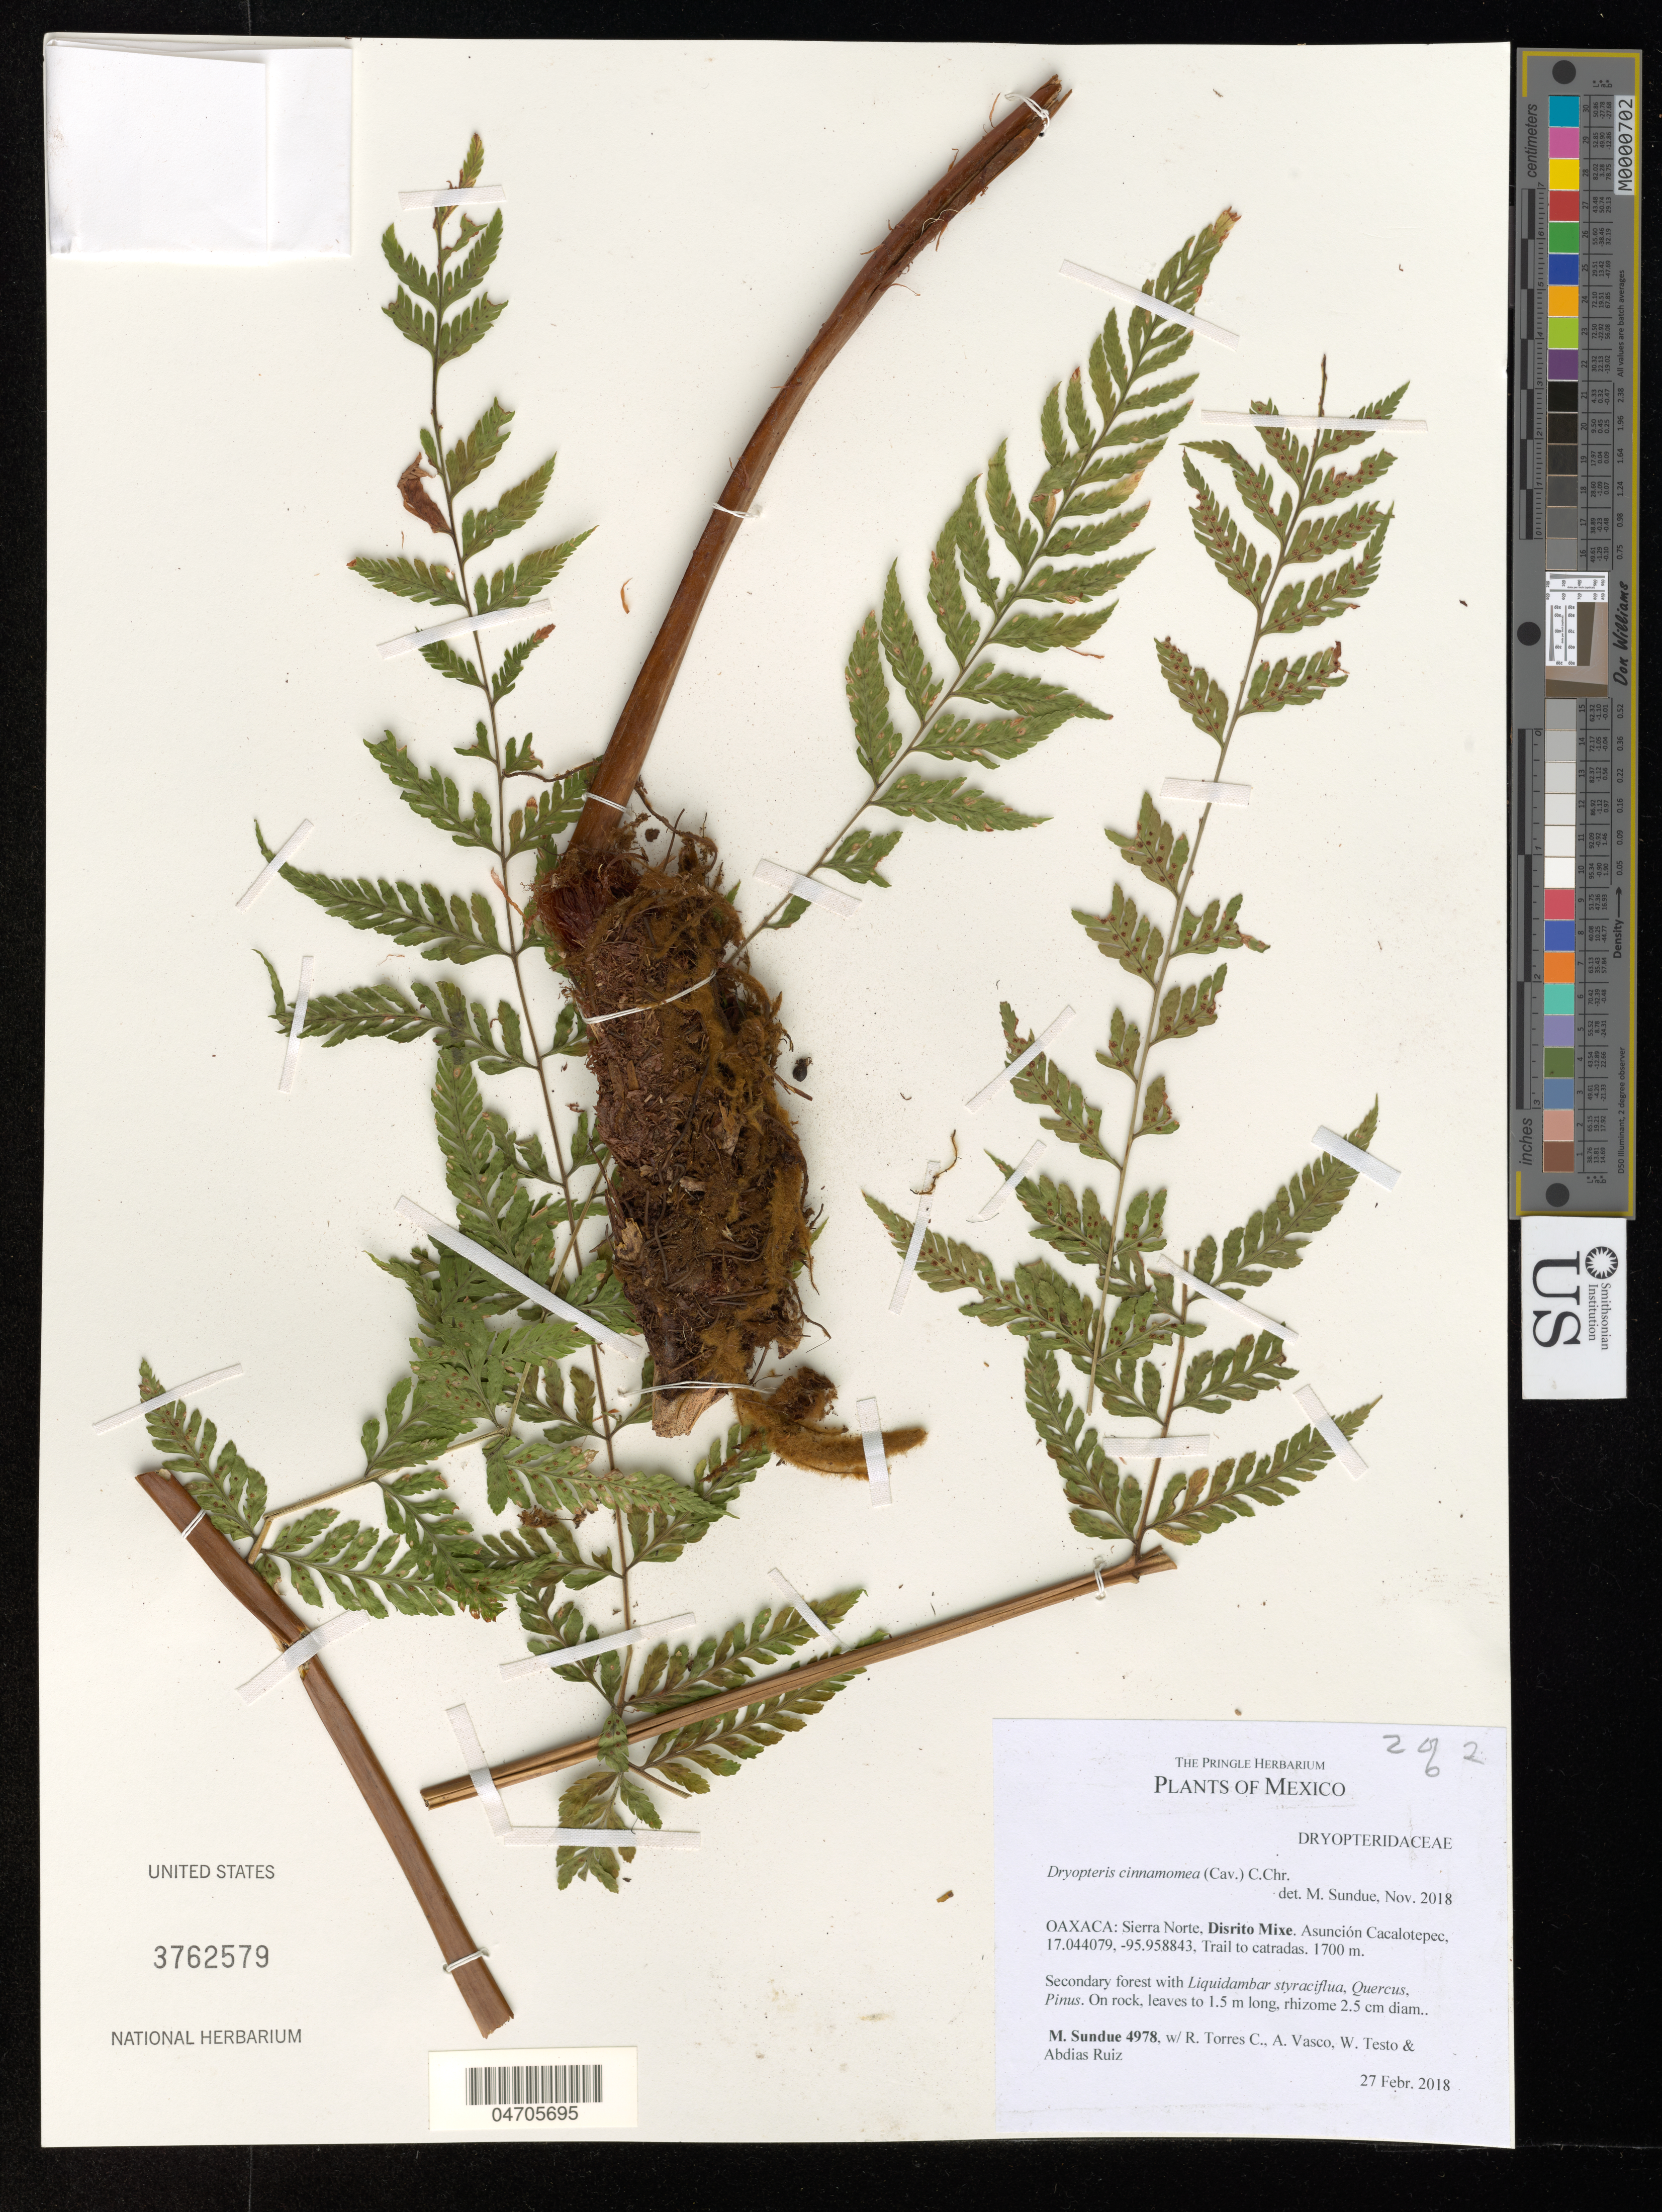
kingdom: Plantae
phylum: Tracheophyta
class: Polypodiopsida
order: Polypodiales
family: Dryopteridaceae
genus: Dryopteris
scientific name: Dryopteris cinnamomea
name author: (Cav.) C. Chr.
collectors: M. Sundue, R. Torres C., A. Vasco & W. Testo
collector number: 4978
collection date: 2018-02-27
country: Mexico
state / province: Oaxaca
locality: Sierra Norte. Disrito Mixe. Asunción Cacalotepec. Trail to catradas.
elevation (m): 1700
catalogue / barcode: US 3762579